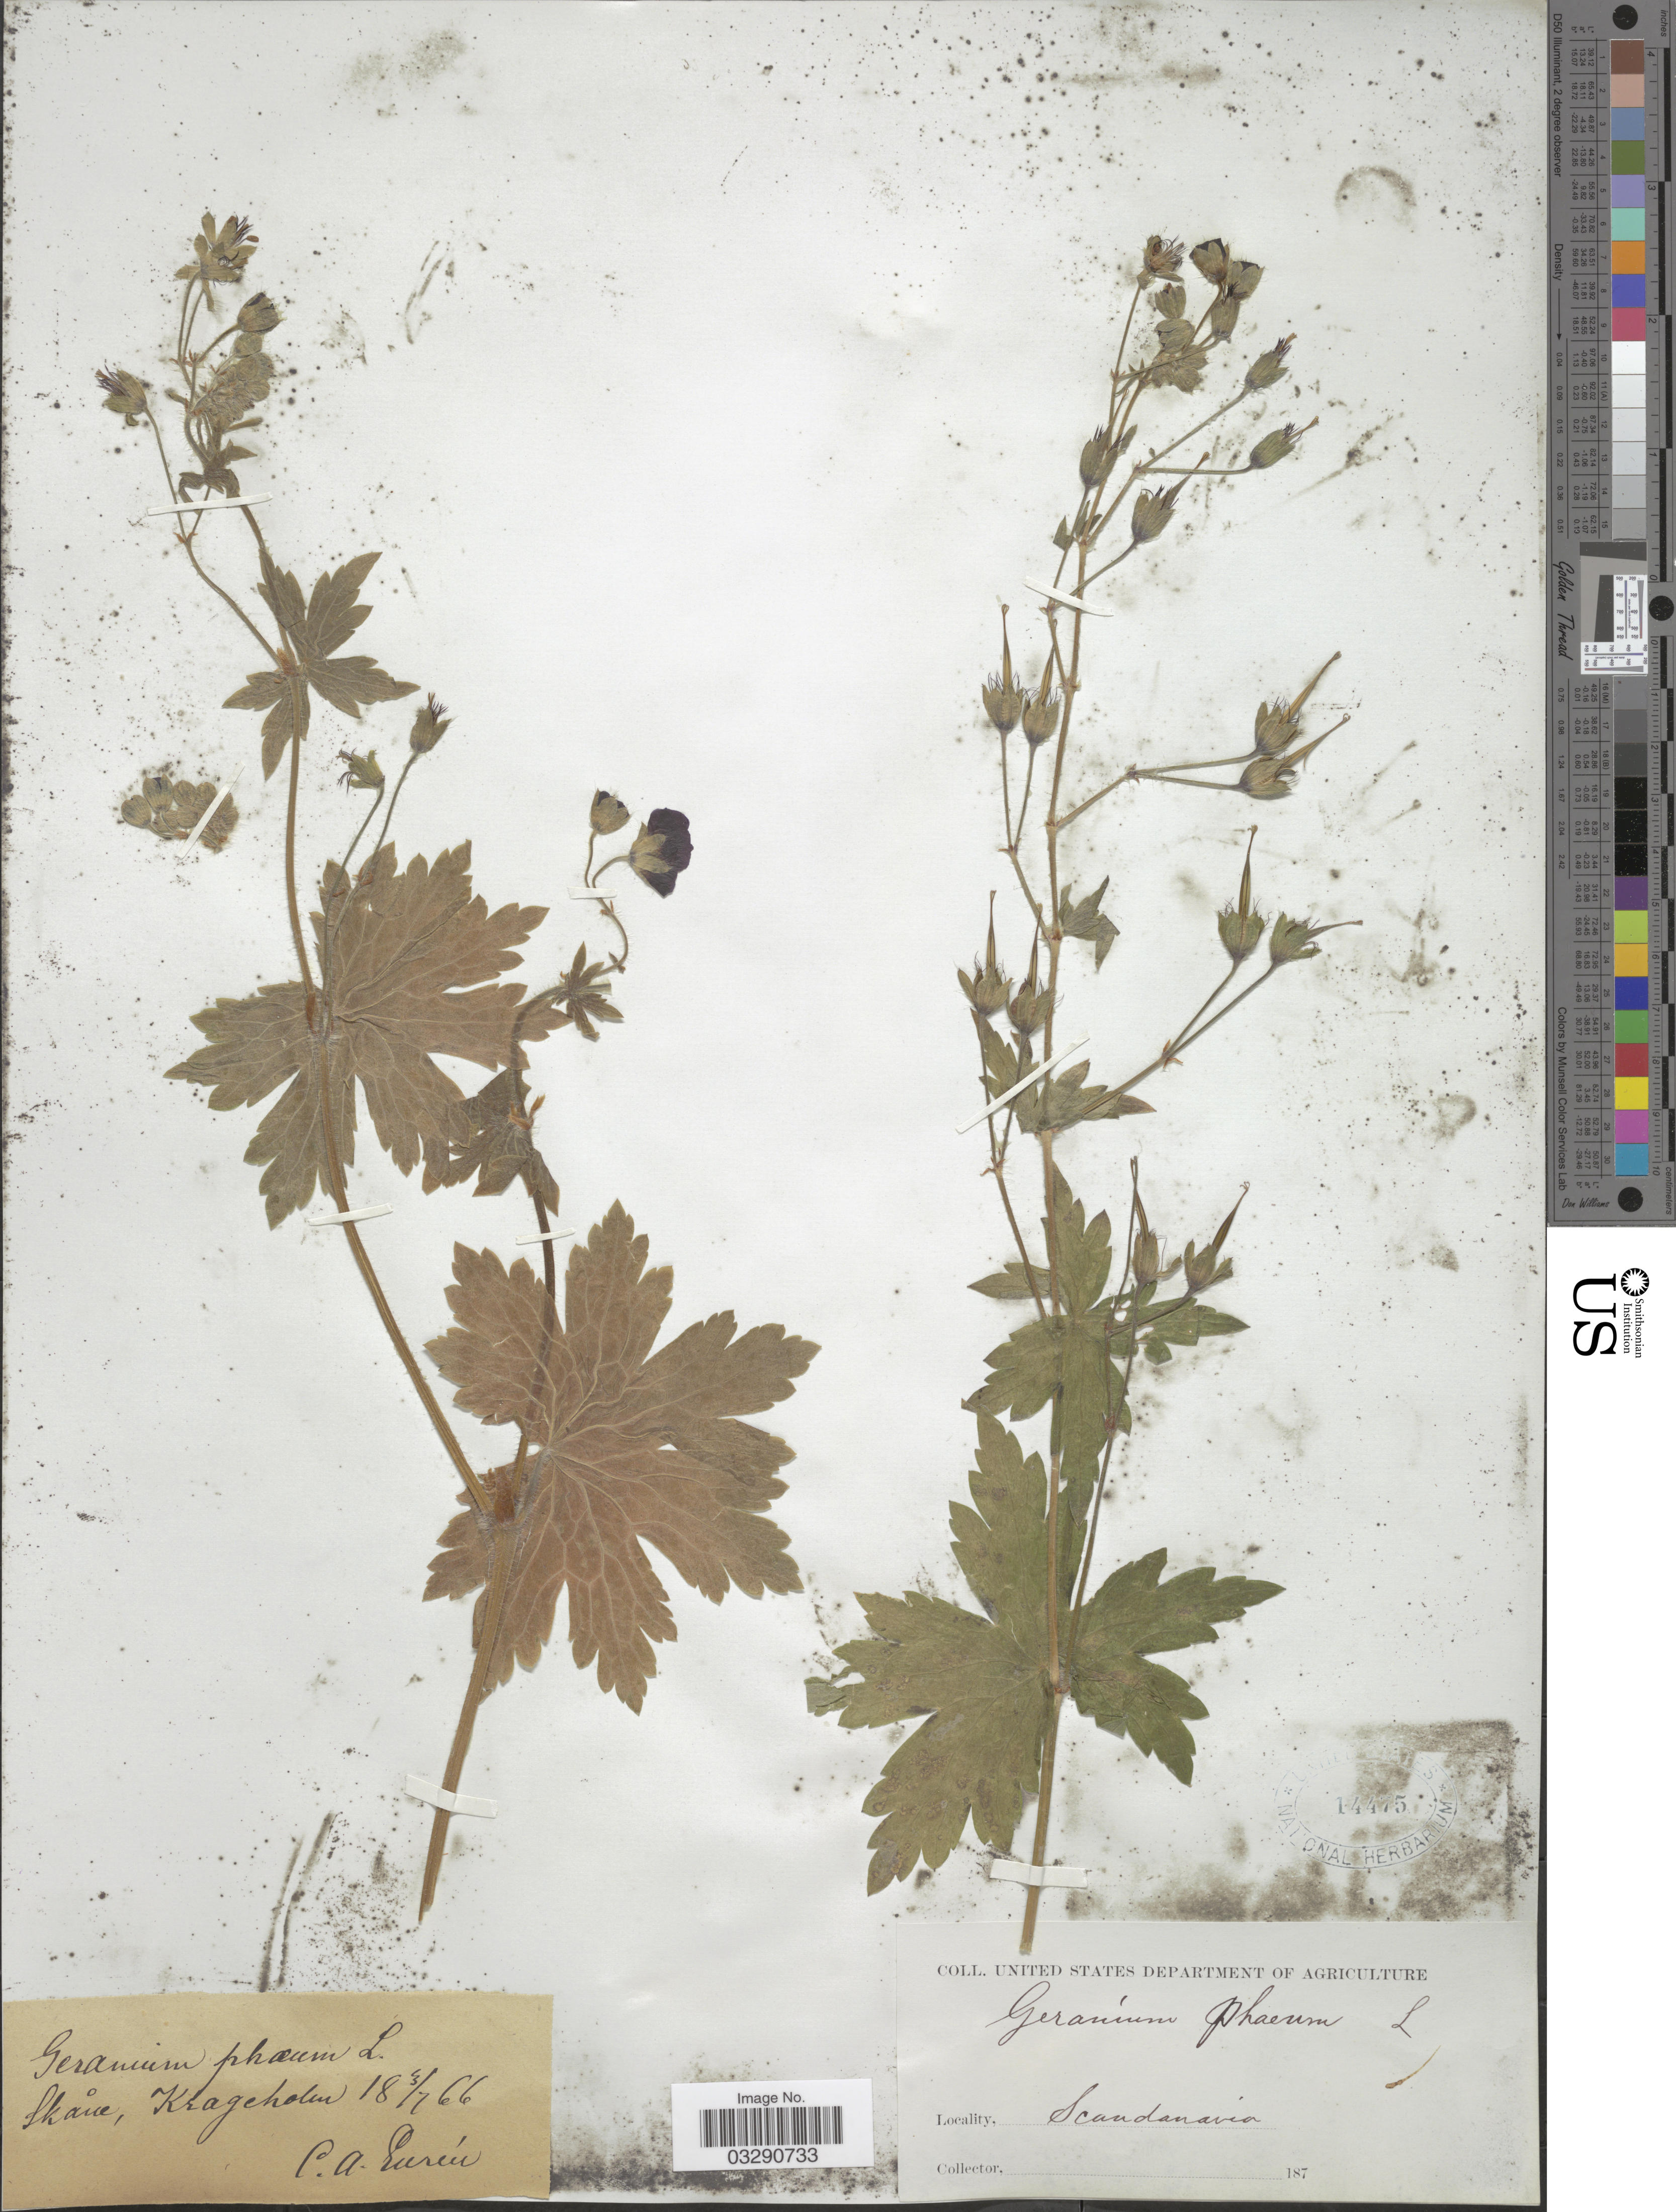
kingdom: Plantae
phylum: Tracheophyta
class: Magnoliopsida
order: Geraniales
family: Geraniaceae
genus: Geranium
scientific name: Geranium phaeum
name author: L.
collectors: C. Eurén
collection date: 1866-07-03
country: Sweden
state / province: Skåne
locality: Krageholm. Scandinavia.